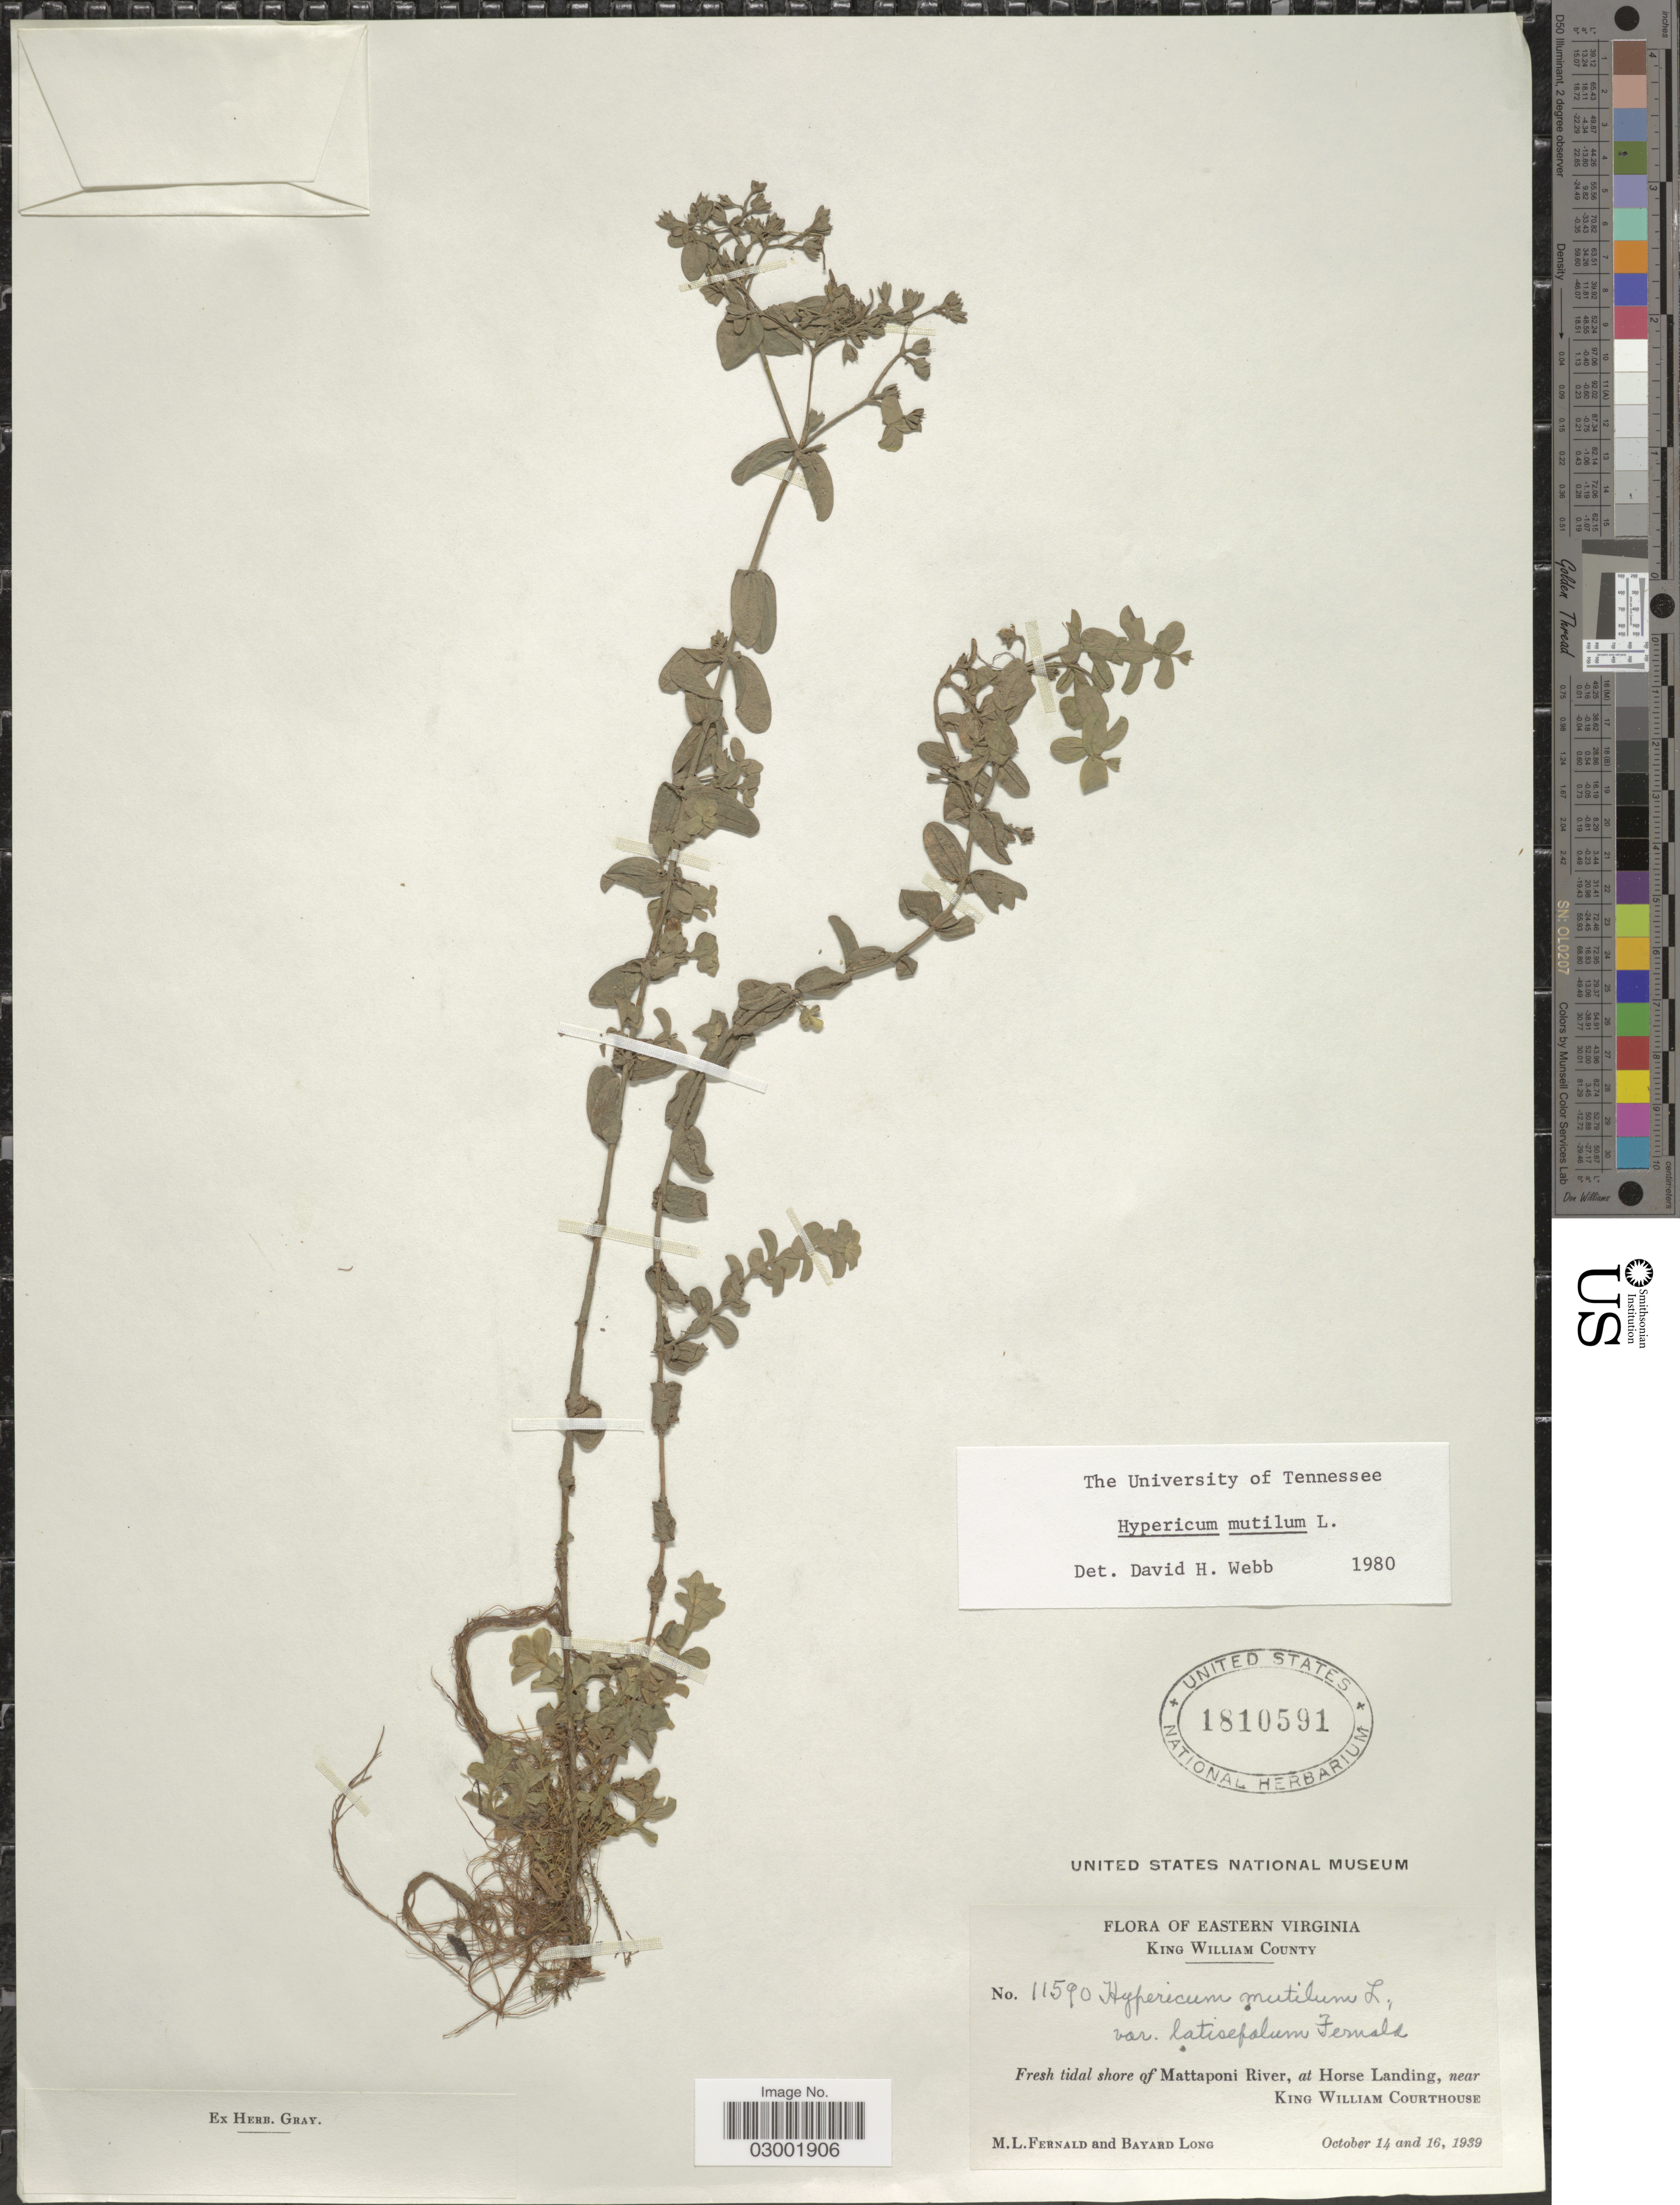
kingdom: Plantae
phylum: Tracheophyta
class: Magnoliopsida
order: Malpighiales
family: Hypericaceae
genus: Hypericum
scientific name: Hypericum mutilum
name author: L.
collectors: M. L. Fernald & B. Long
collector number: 11590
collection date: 1939-10-14/1939-10-16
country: United States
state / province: Virginia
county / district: King William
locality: Eastern Virginia, King William County, Fresh tidal shore of Mattaponi River, at Horse Landing, near King William Courthouse.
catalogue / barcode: US 1810591